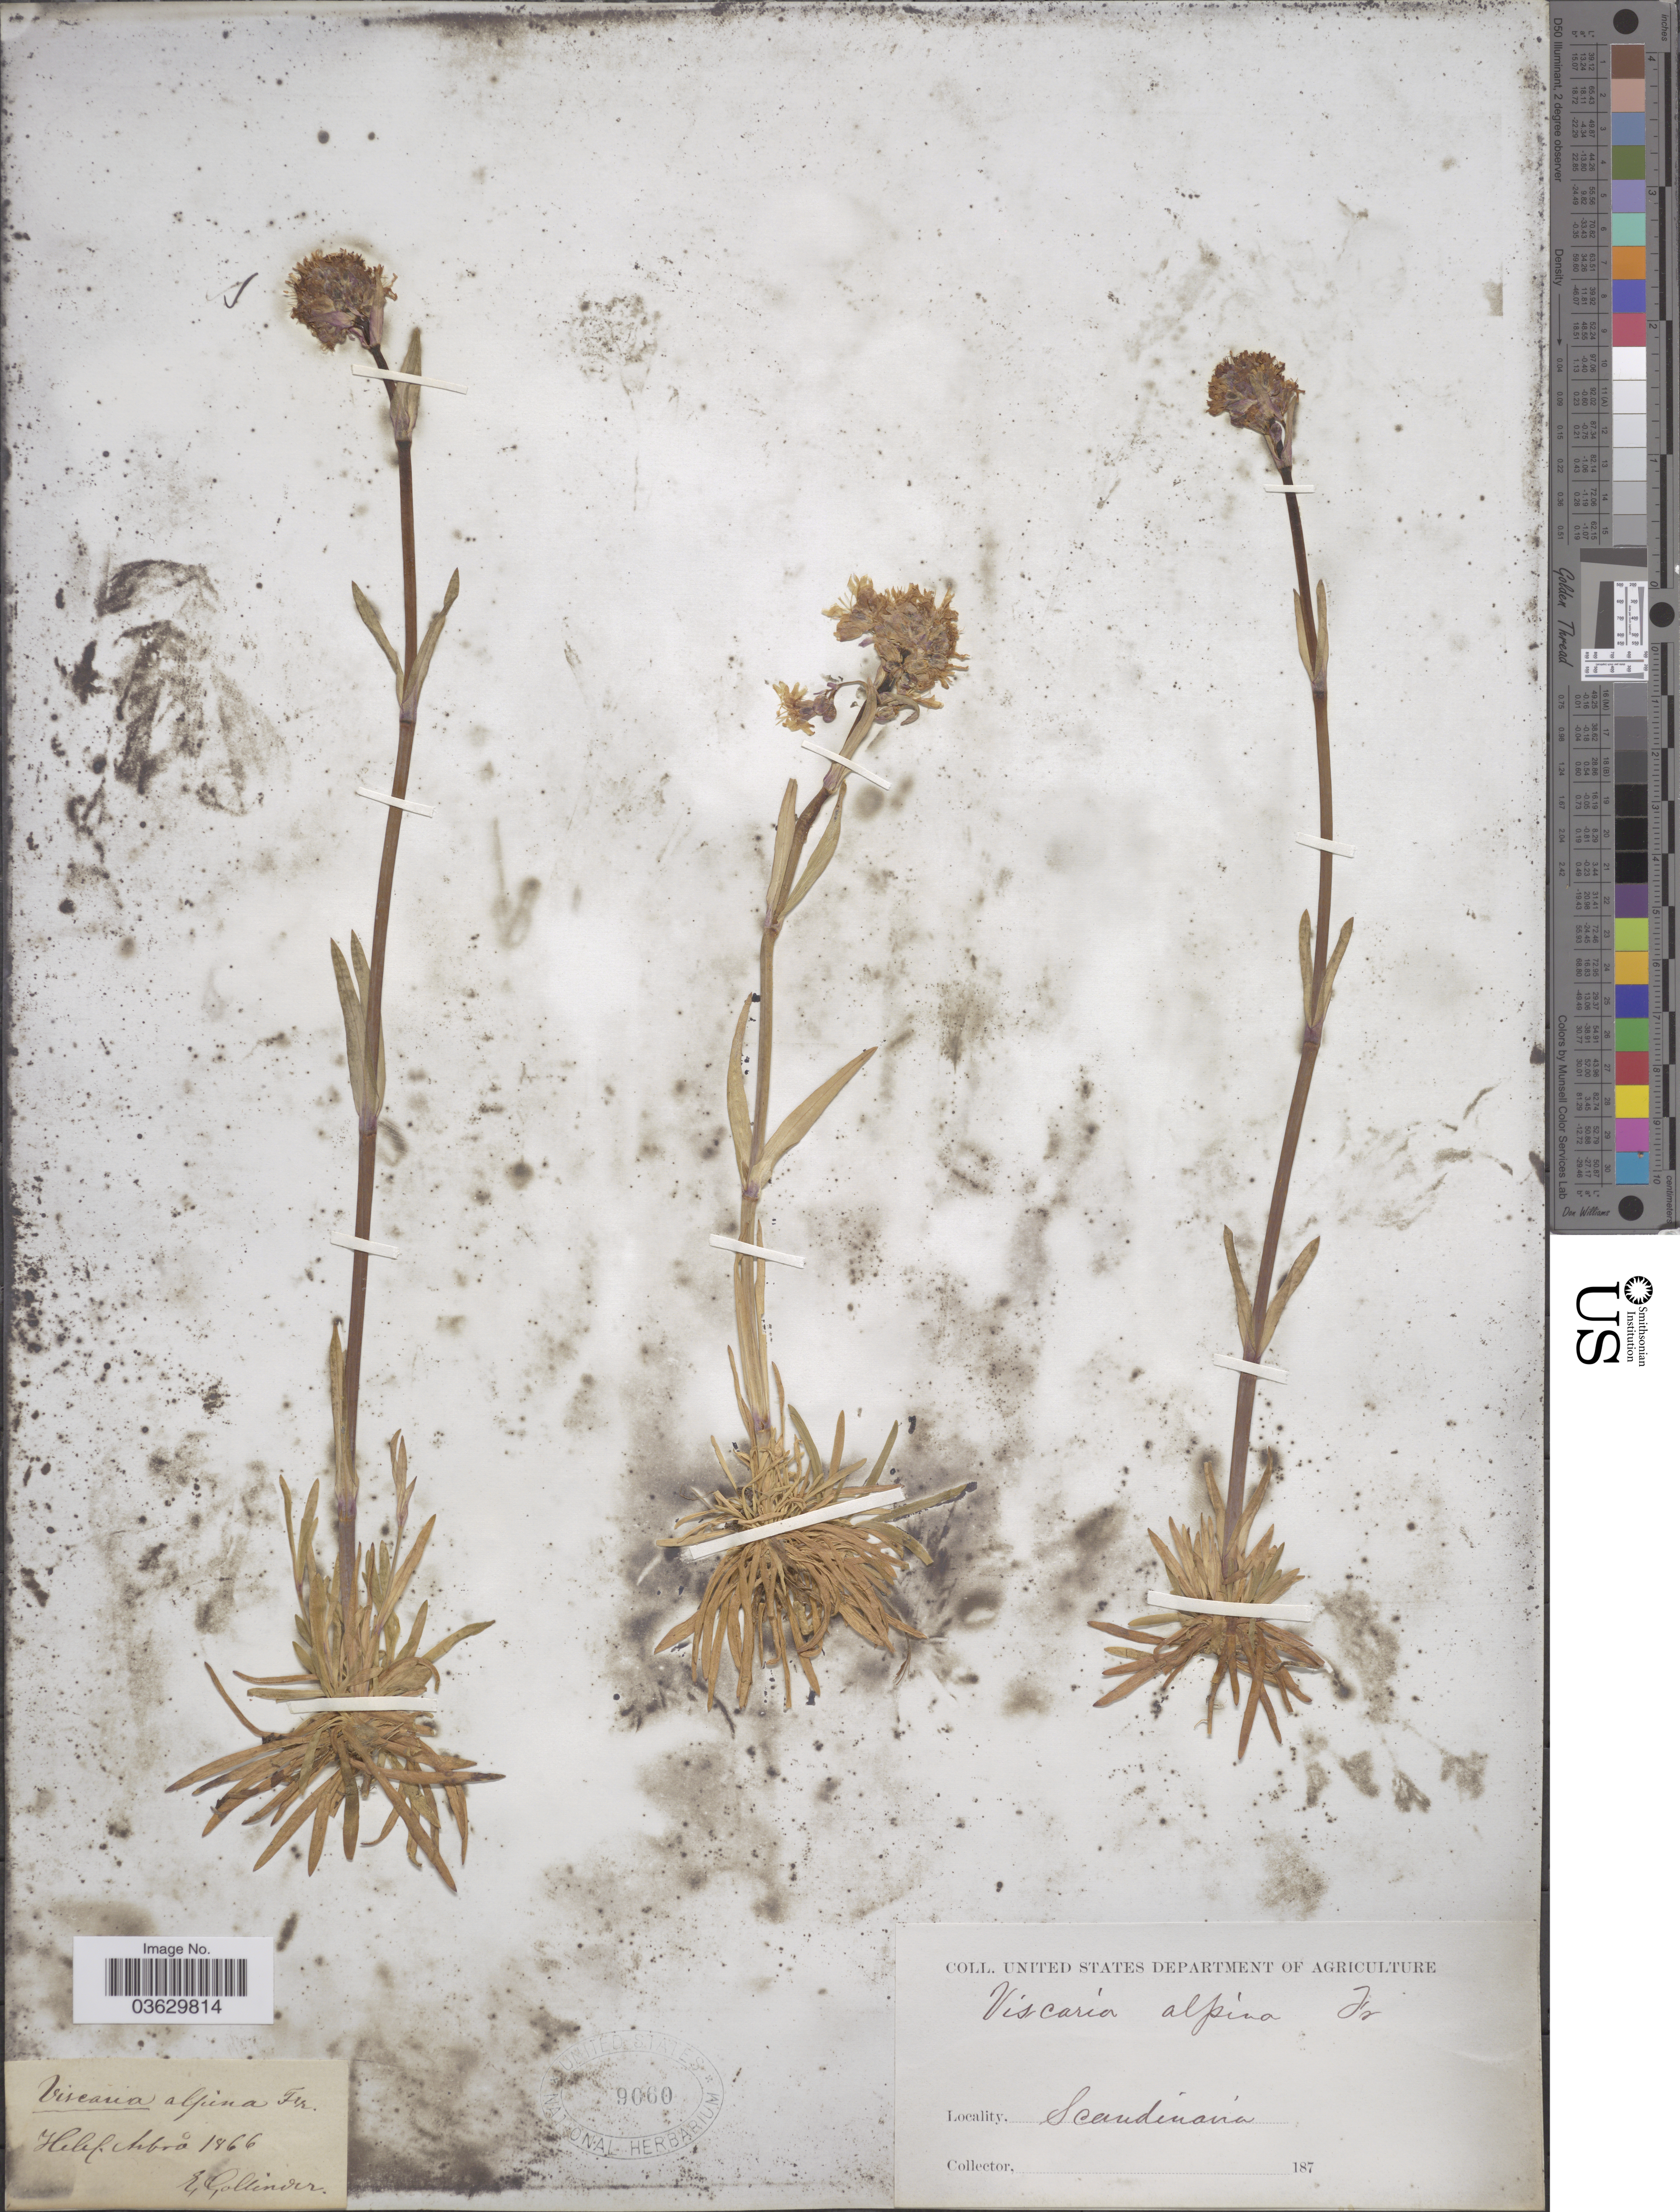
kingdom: Plantae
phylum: Tracheophyta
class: Magnoliopsida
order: Caryophyllales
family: Caryophyllaceae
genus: Viscaria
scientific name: Viscaria alpina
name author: (L.) G. Don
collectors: E. Collinder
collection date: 1866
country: Sweden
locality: Helef Arbrå. Scandinavia.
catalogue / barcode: US 9060